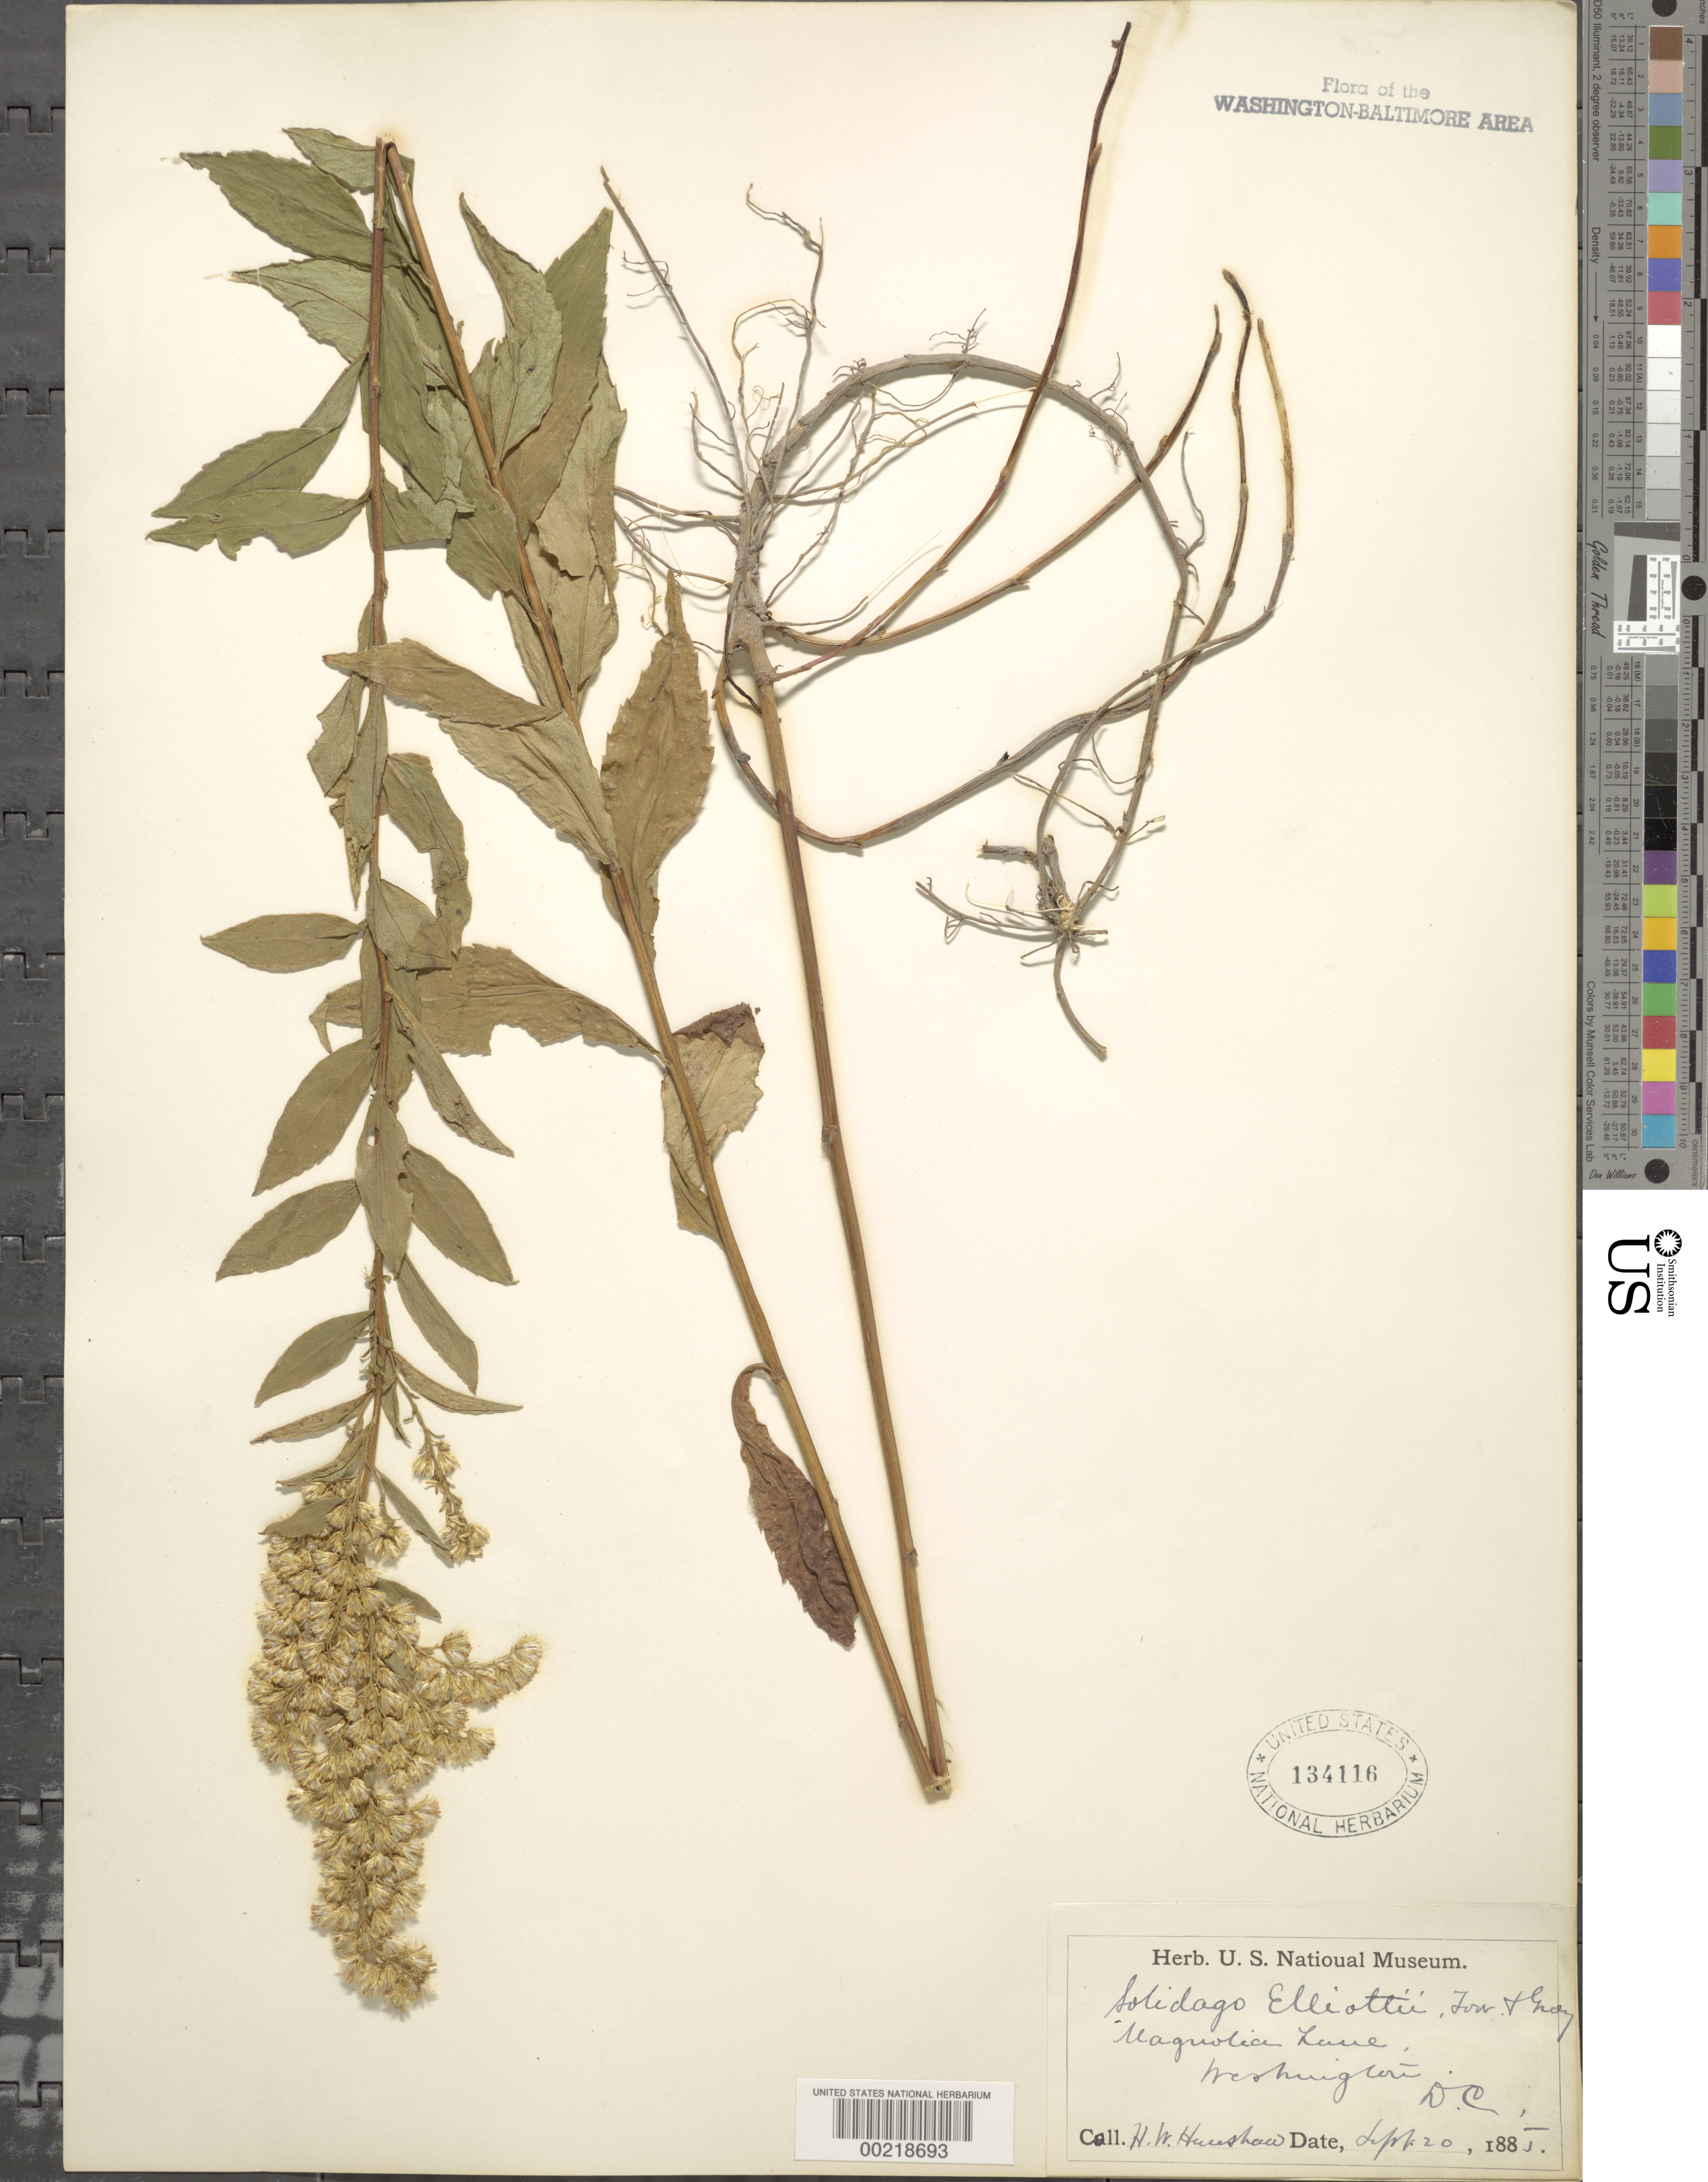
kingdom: Plantae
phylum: Tracheophyta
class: Magnoliopsida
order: Asterales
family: Asteraceae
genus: Solidago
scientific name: Solidago latissimifolia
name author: Mill.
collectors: H. Henshaw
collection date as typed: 20 Sep 1885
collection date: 1885-09-20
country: United States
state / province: District of Columbia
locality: Magnolia Lane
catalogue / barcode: US 134116